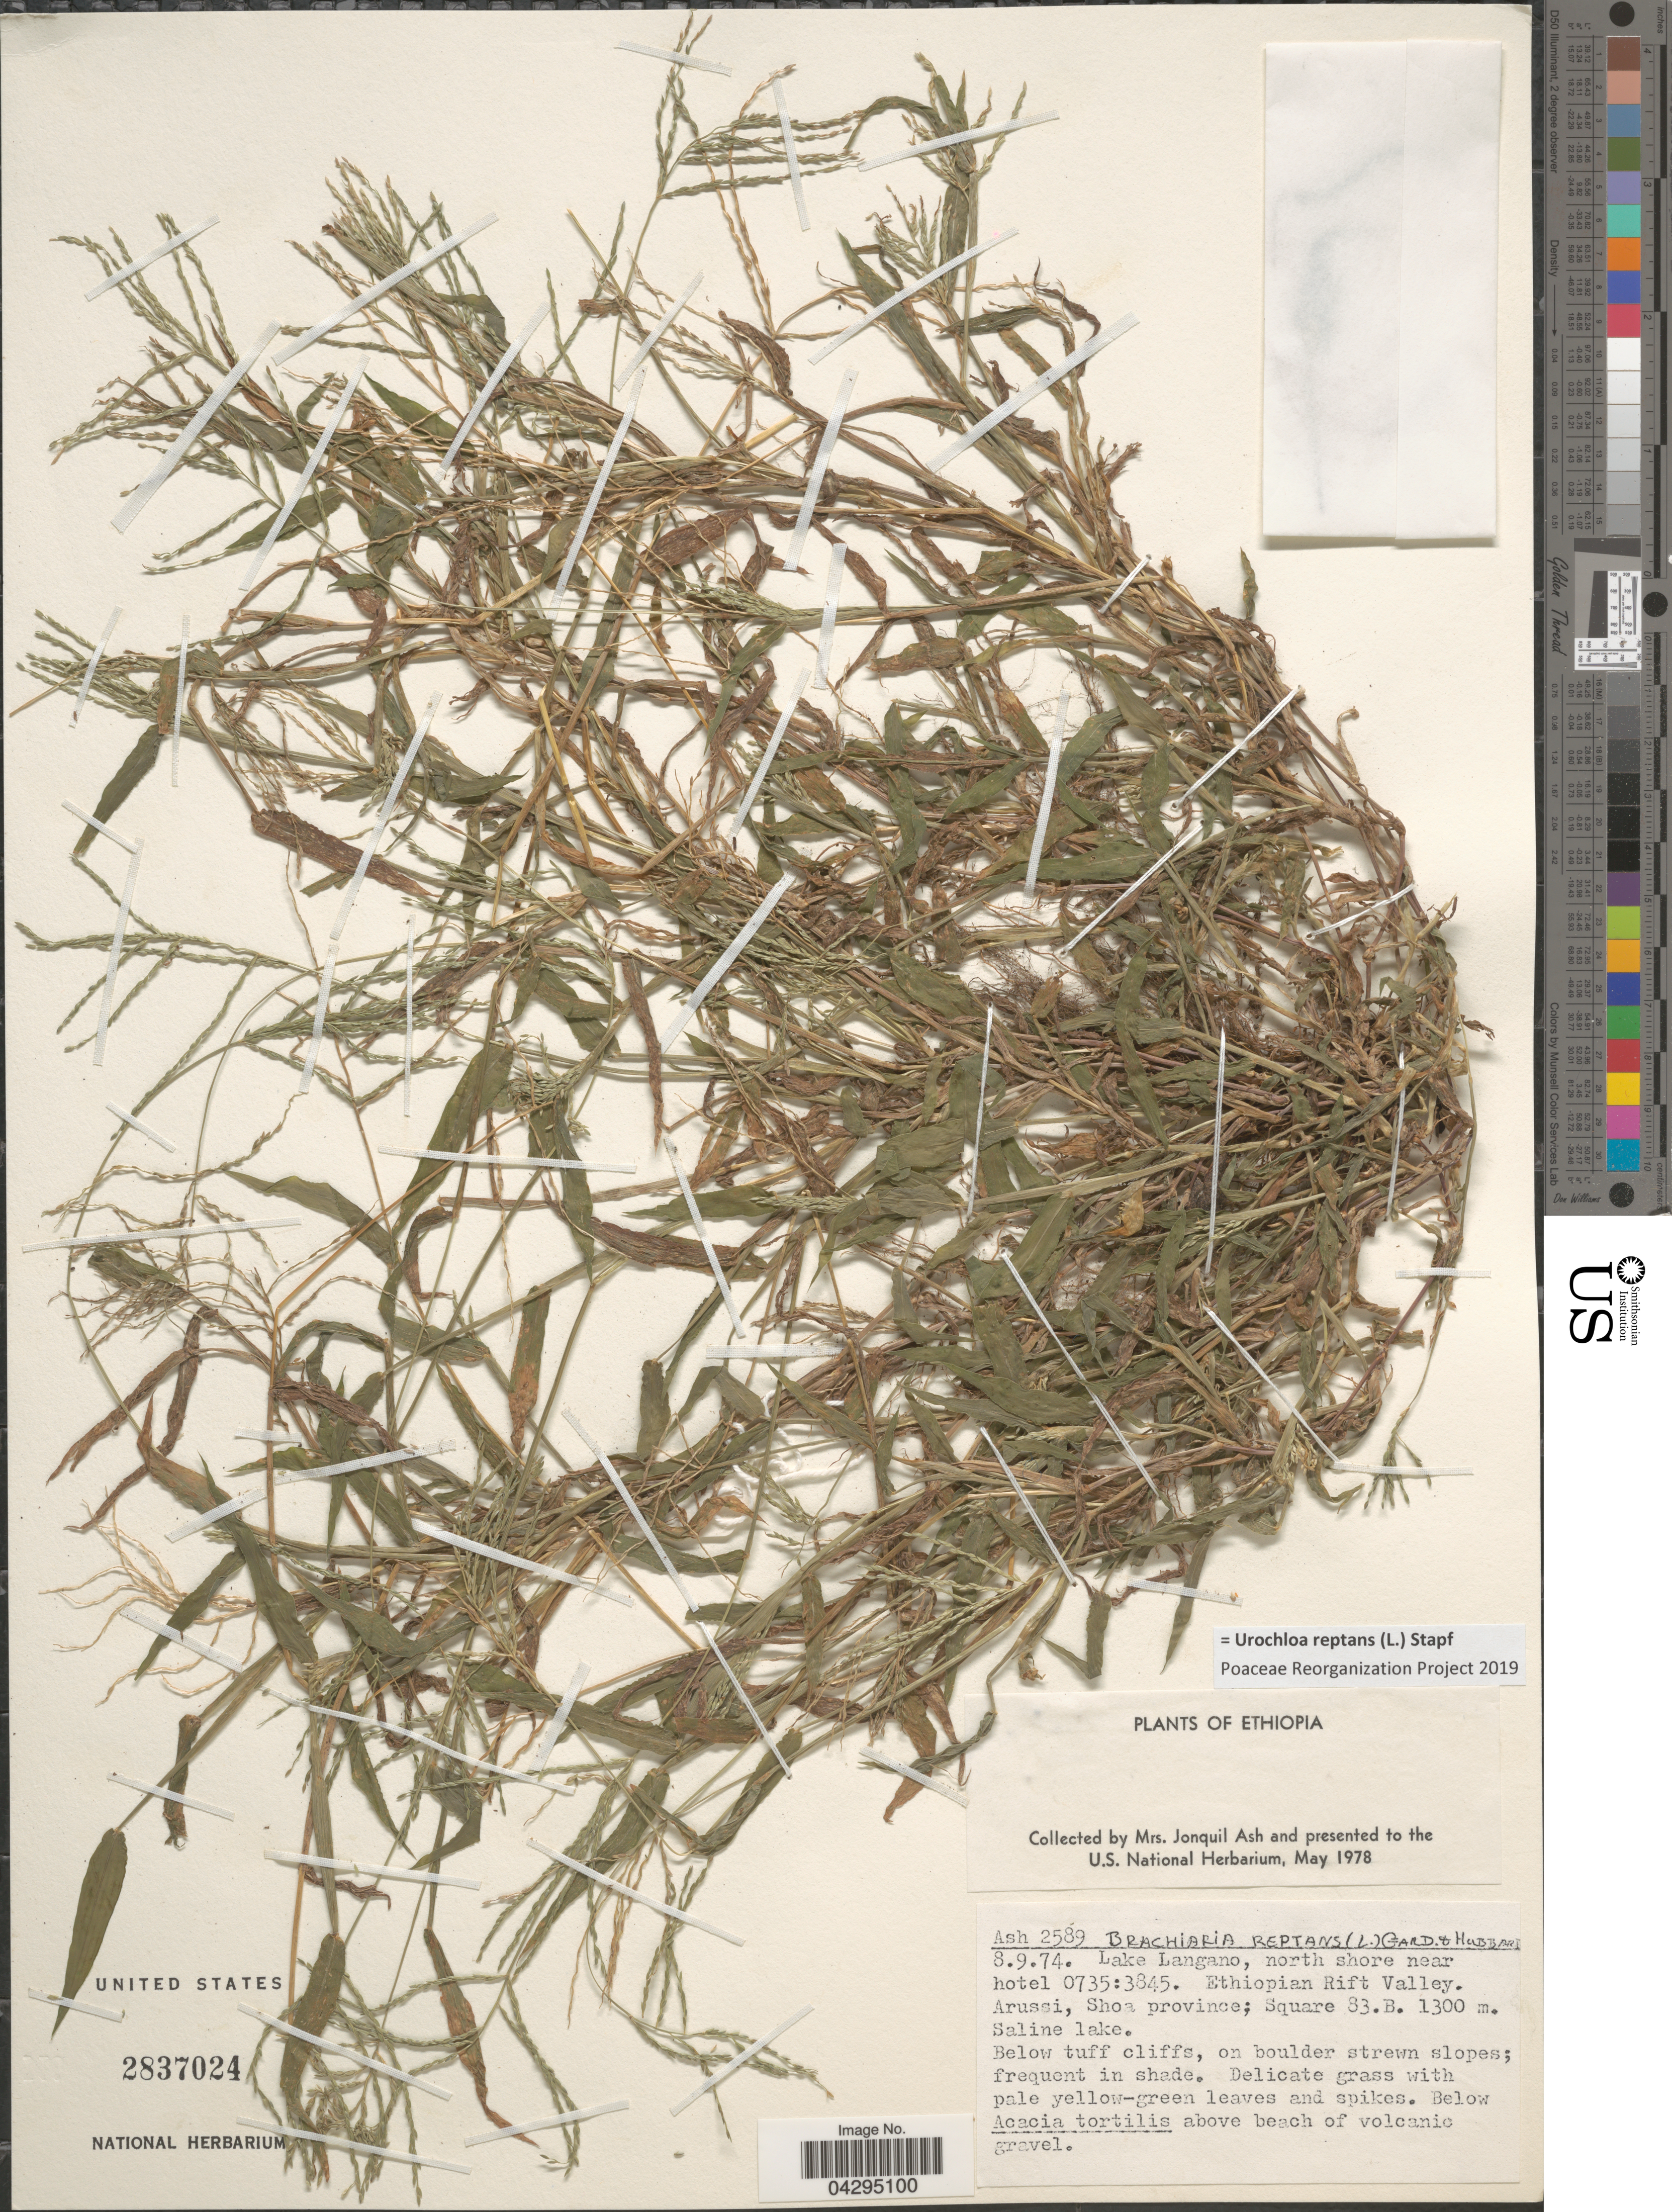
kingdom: Plantae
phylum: Tracheophyta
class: Liliopsida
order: Poales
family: Poaceae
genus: Urochloa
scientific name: Urochloa reptans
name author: (L.) Stapf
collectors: J. Ash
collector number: Ash 2589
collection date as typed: Transcribed d/m/y: 8/9/74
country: Ethiopia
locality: Lake Langano, north shore near hotel 0735:3845. Ethiopian Rift Valley. Arussi, Shoa province; Square 83.B. Saline Lake. Below tuff cliffs, on boulder strewn slopes; frequent in shade.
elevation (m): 1300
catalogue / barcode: US 2837024